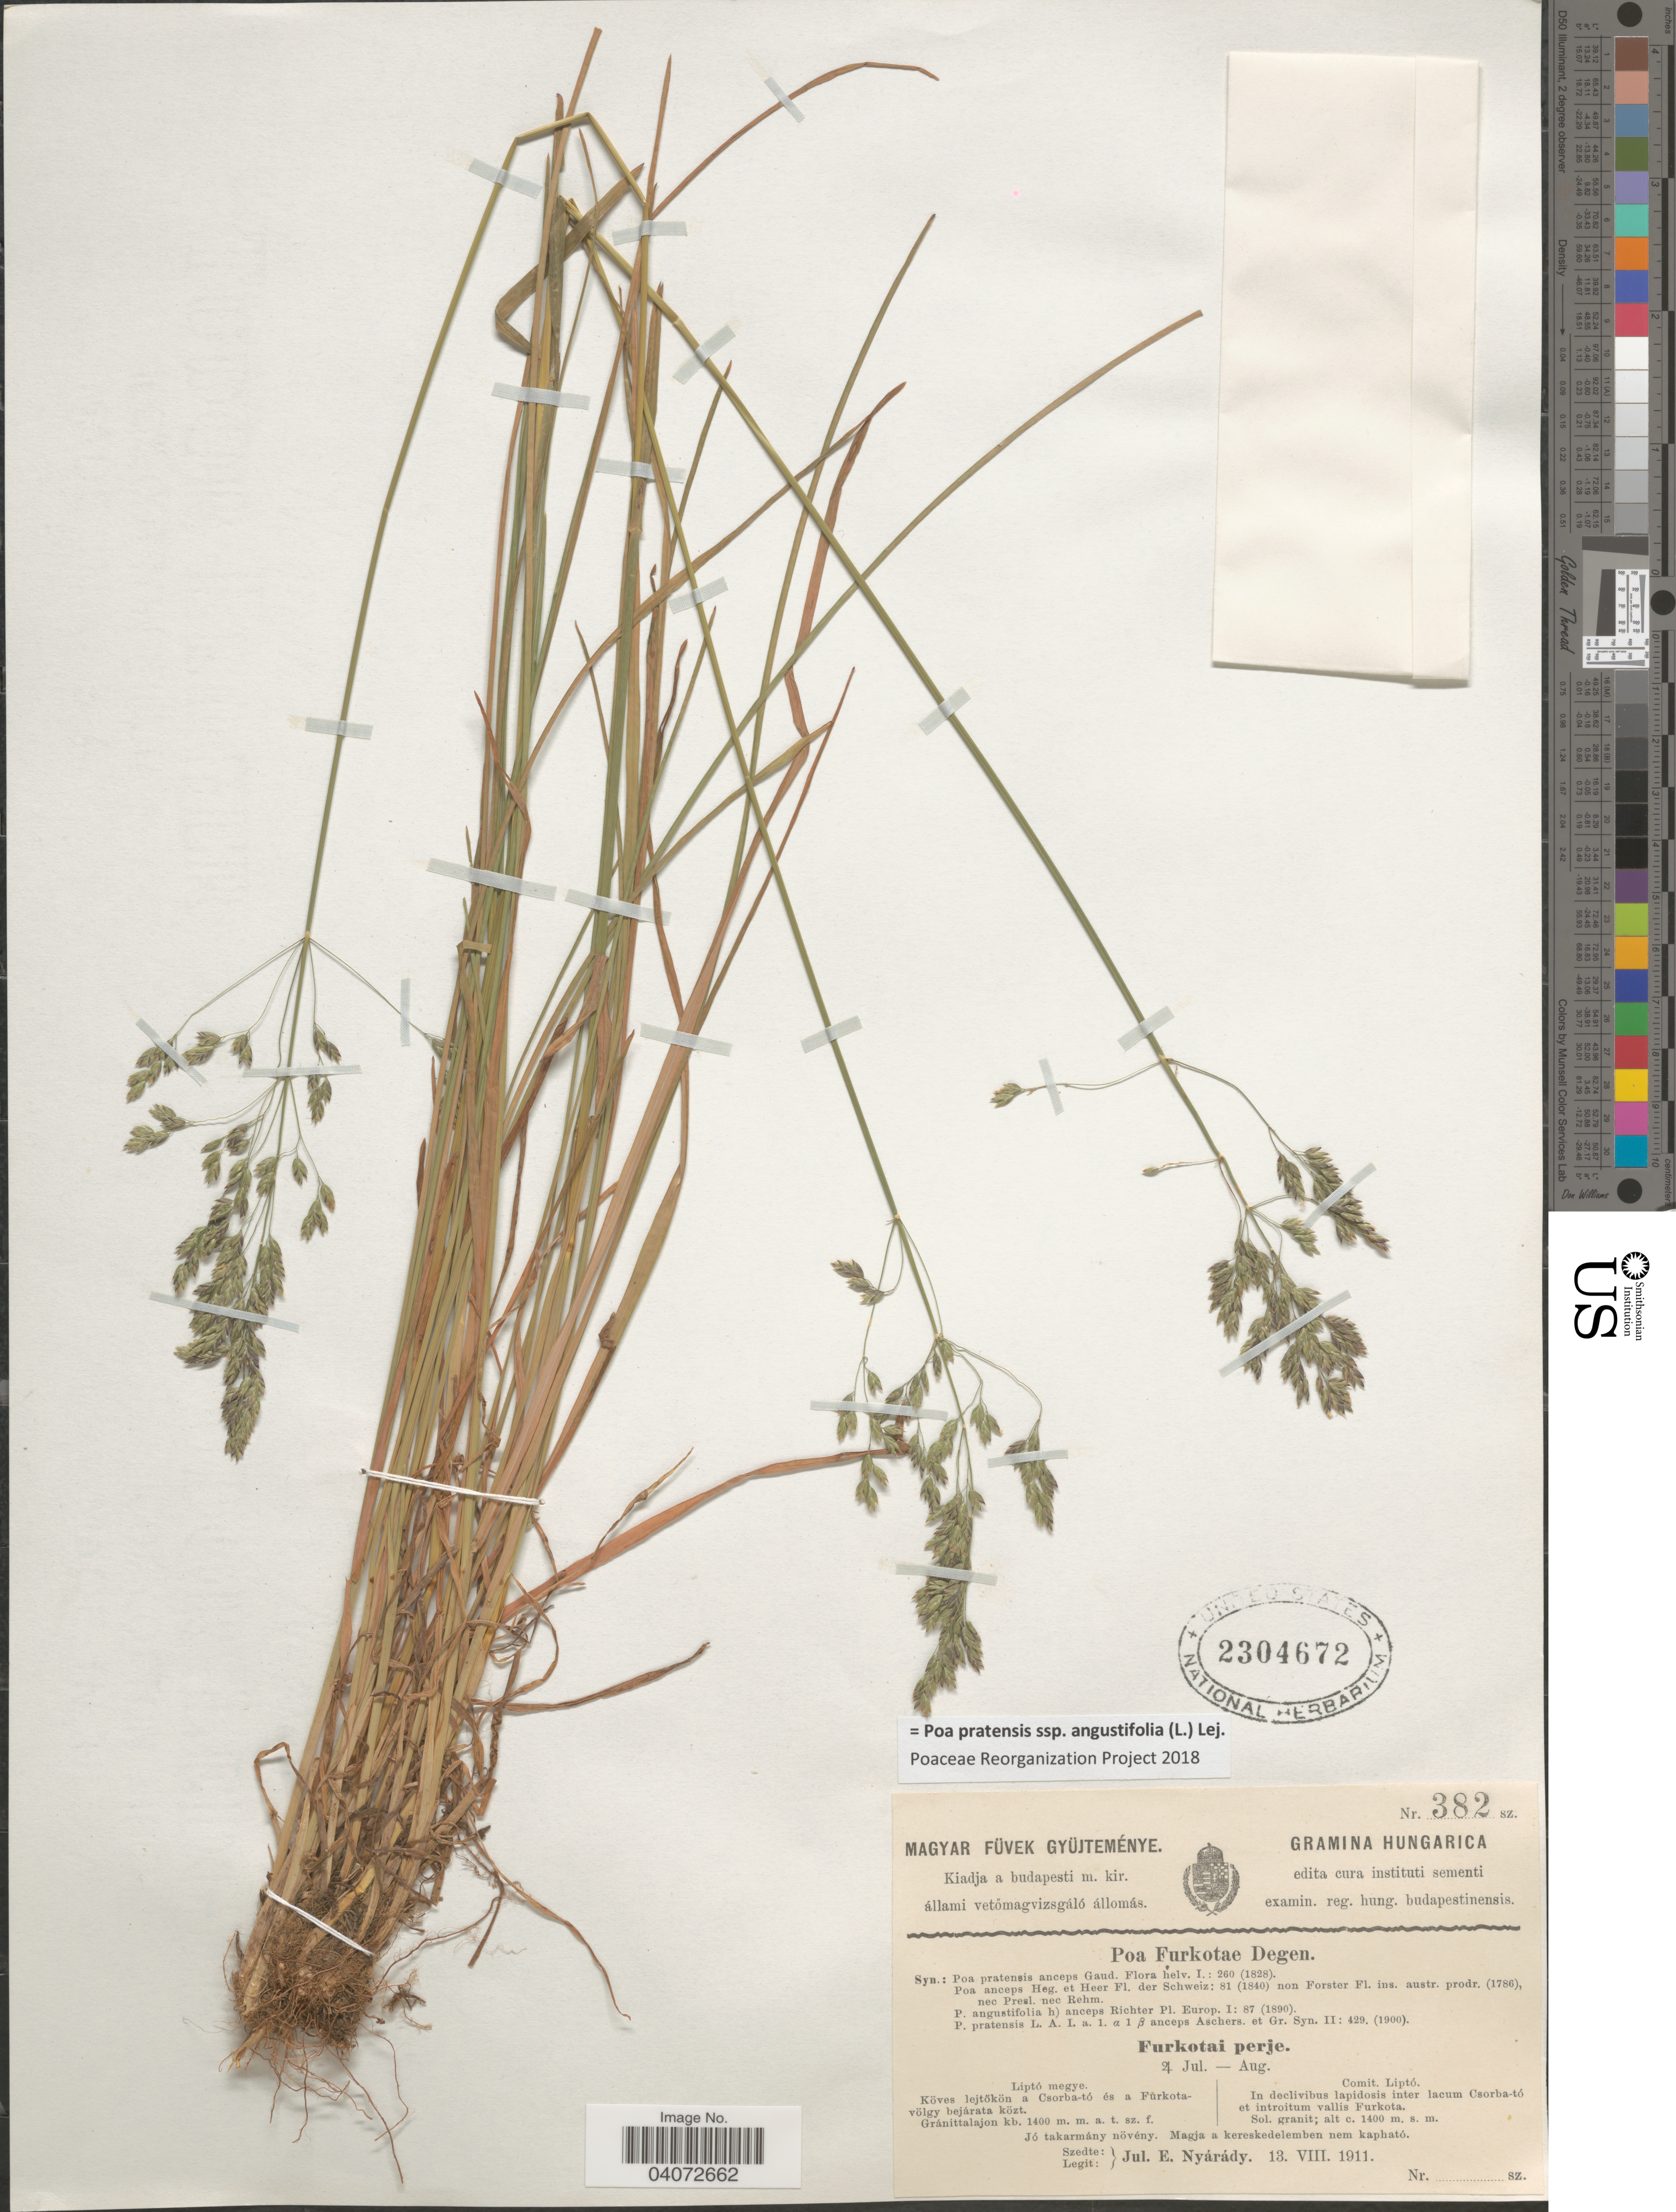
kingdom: Plantae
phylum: Tracheophyta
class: Liliopsida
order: Poales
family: Poaceae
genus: Poa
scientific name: Poa pratensis subsp. angustifolia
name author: (L.) Lej.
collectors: E. Nyárády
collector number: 382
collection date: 1911-08-13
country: Hungary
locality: Comit. Liptó. In declivibus lapidosis inter Iacum Csorba-tó et introitum vallis Furkota.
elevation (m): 1400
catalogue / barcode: US 2304672